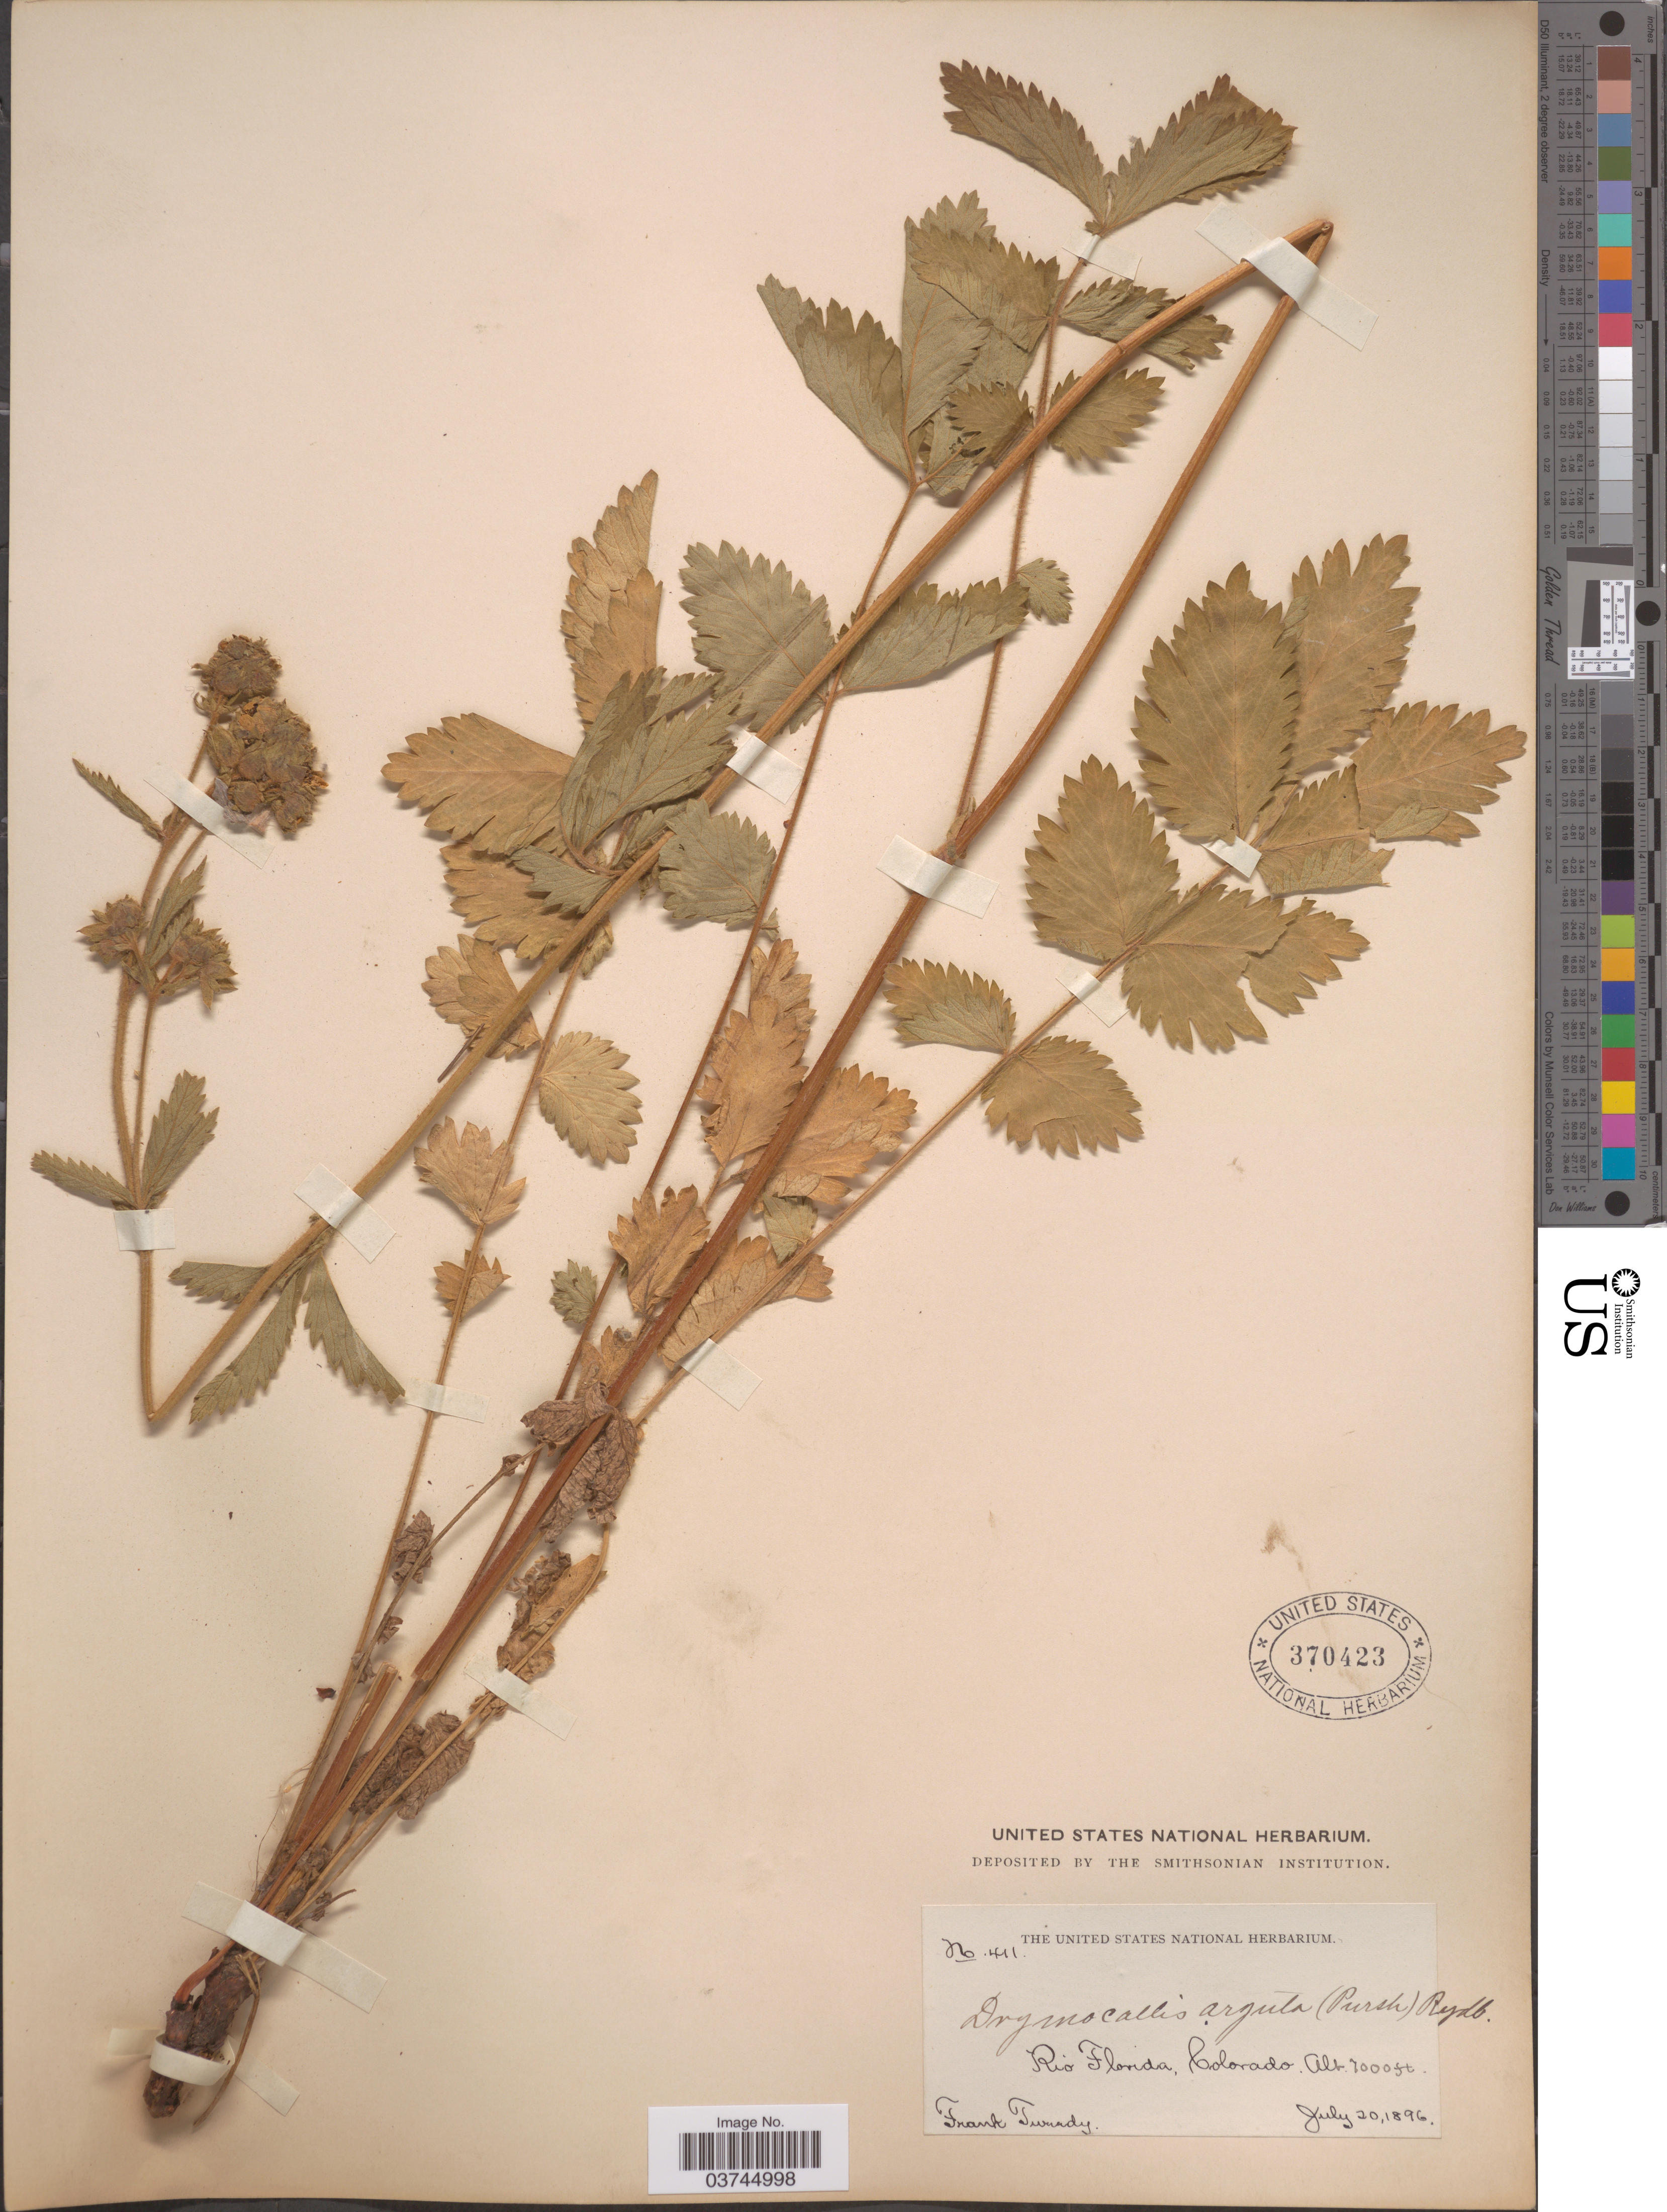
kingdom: Plantae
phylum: Tracheophyta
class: Magnoliopsida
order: Rosales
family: Rosaceae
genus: Drymocallis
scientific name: Drymocallis arguta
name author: (Pursh) Rydb.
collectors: F. Tweedy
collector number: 411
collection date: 1896-07-20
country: United States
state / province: Colorado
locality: Rio Florida.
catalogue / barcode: US 370423